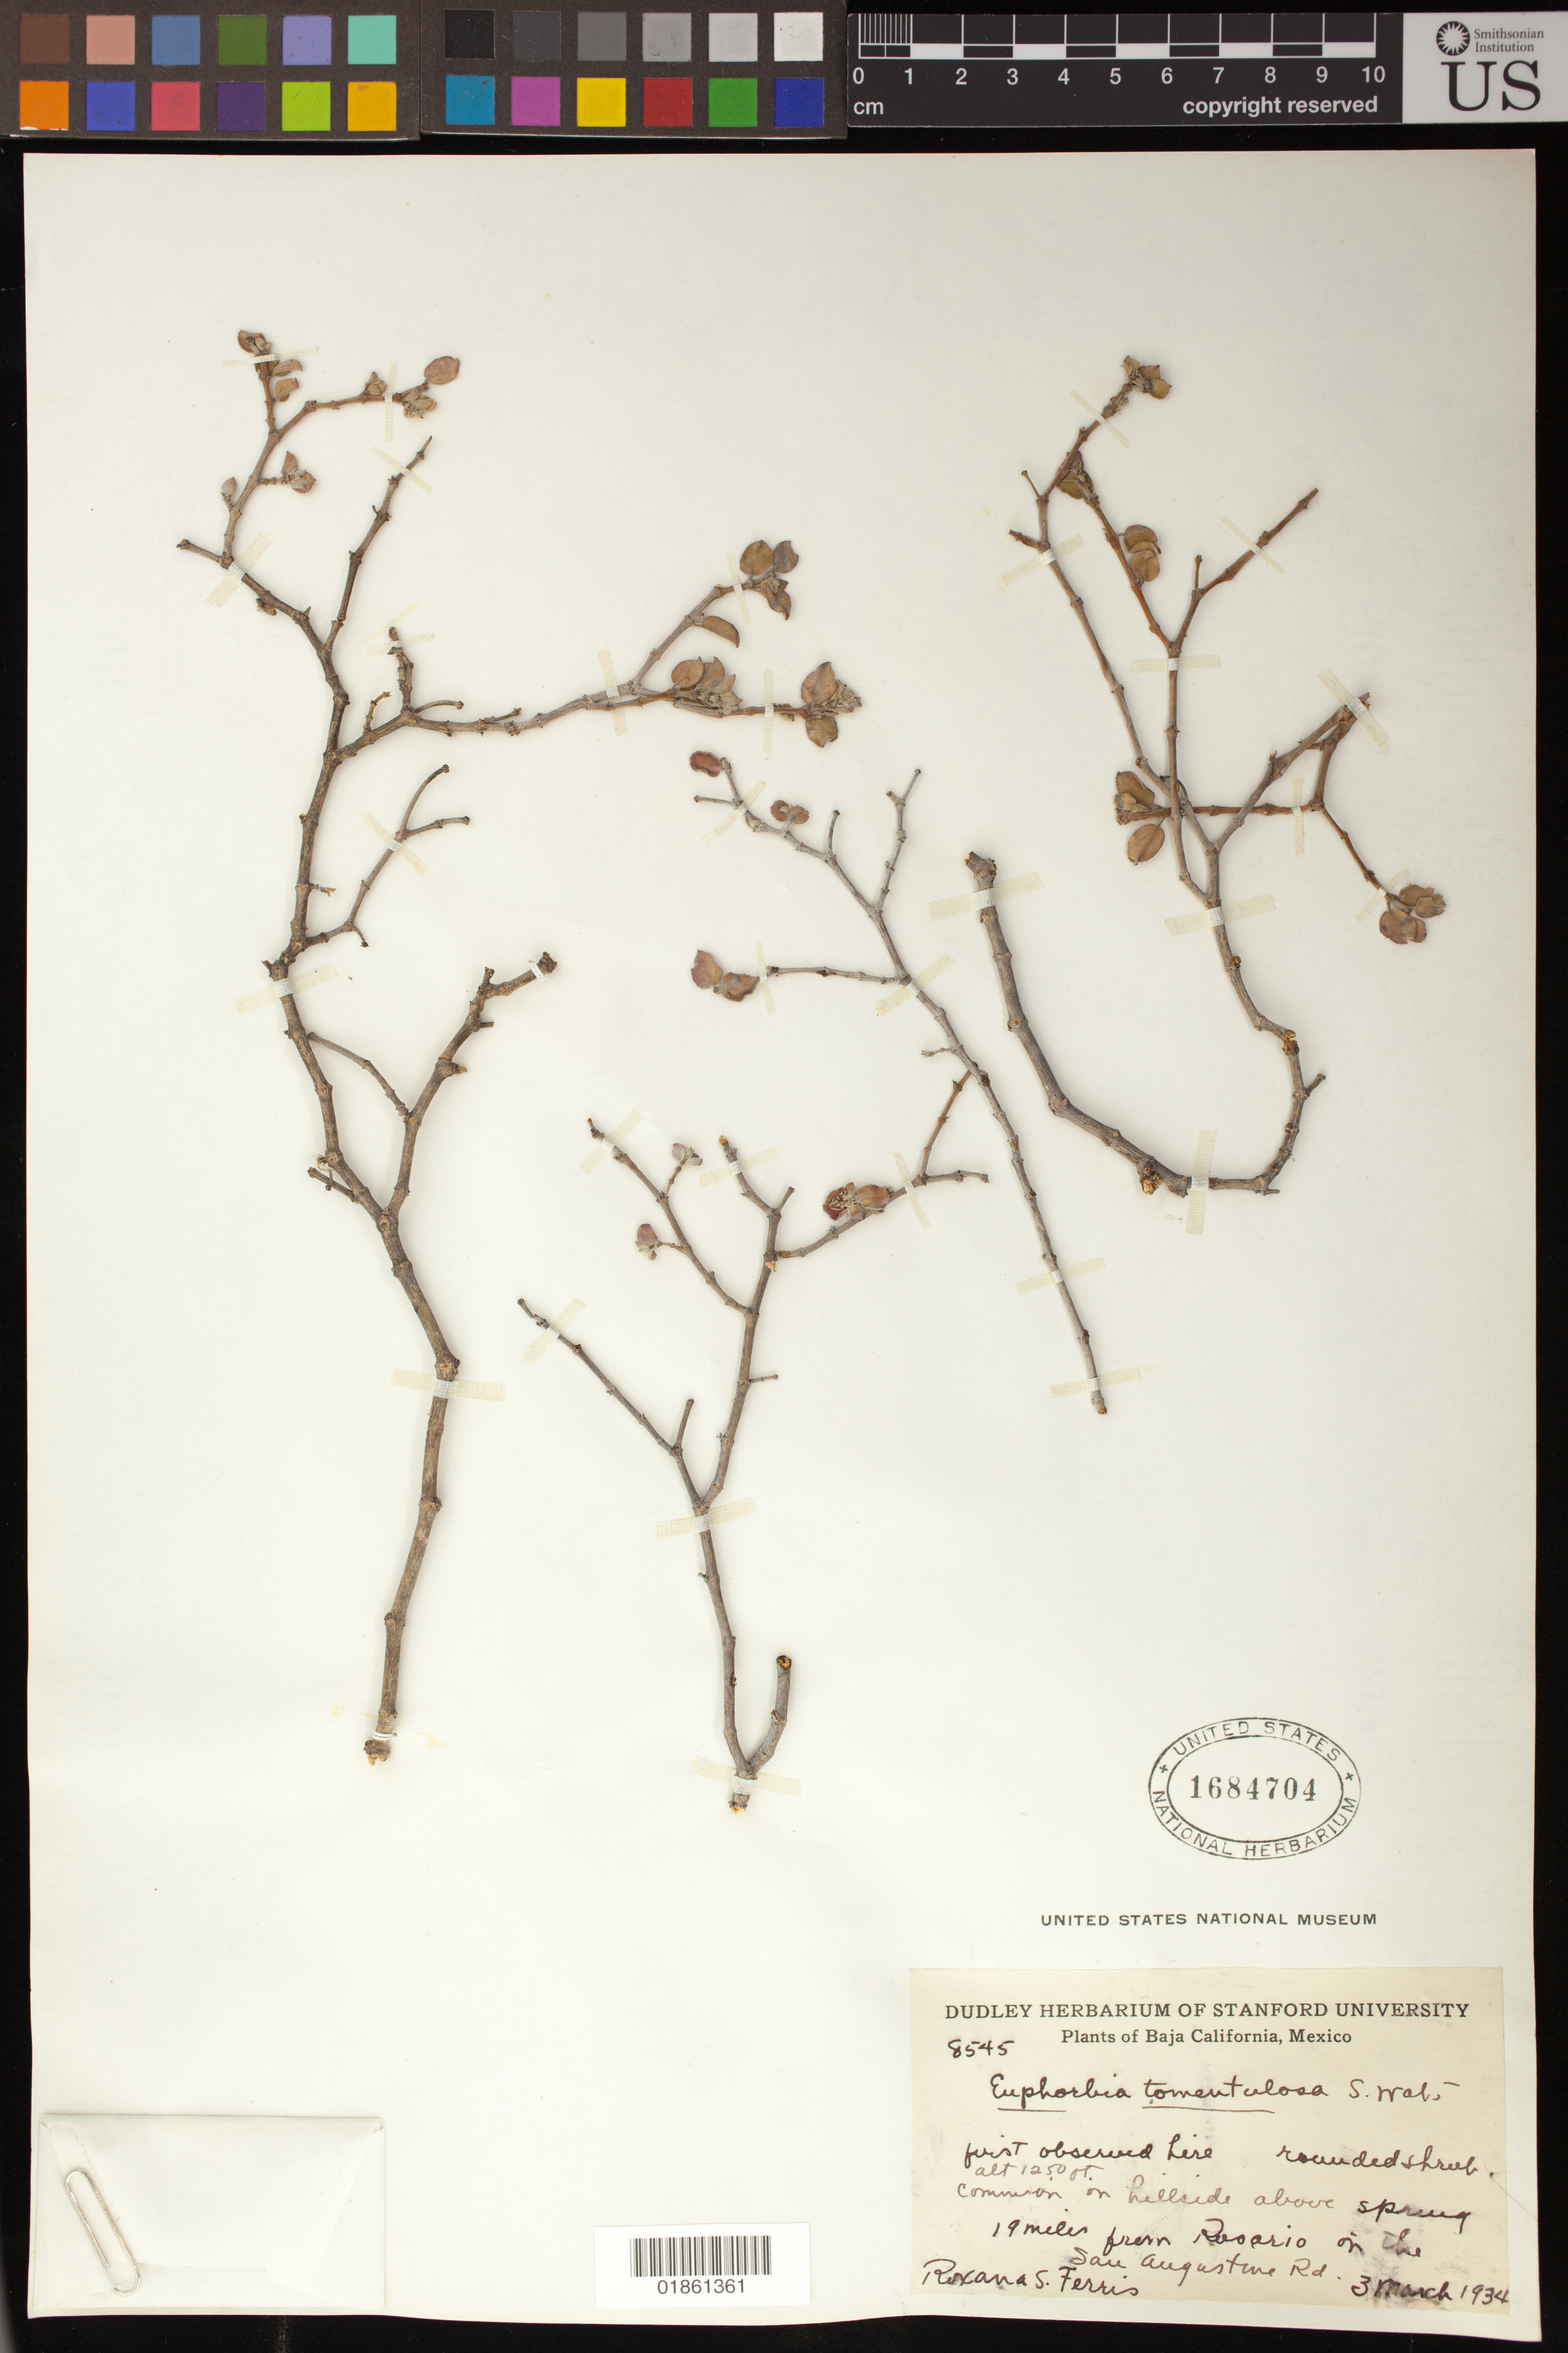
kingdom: Plantae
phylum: Tracheophyta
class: Magnoliopsida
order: Malpighiales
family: Euphorbiaceae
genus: Euphorbia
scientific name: Euphorbia tomentulosa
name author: S. Watson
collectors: R. S. Ferris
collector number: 8545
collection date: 1934-03-03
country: Mexico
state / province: Baja California Norte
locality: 19 miles from Rosario on the San Augustine Rd.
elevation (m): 381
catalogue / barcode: US 1684704